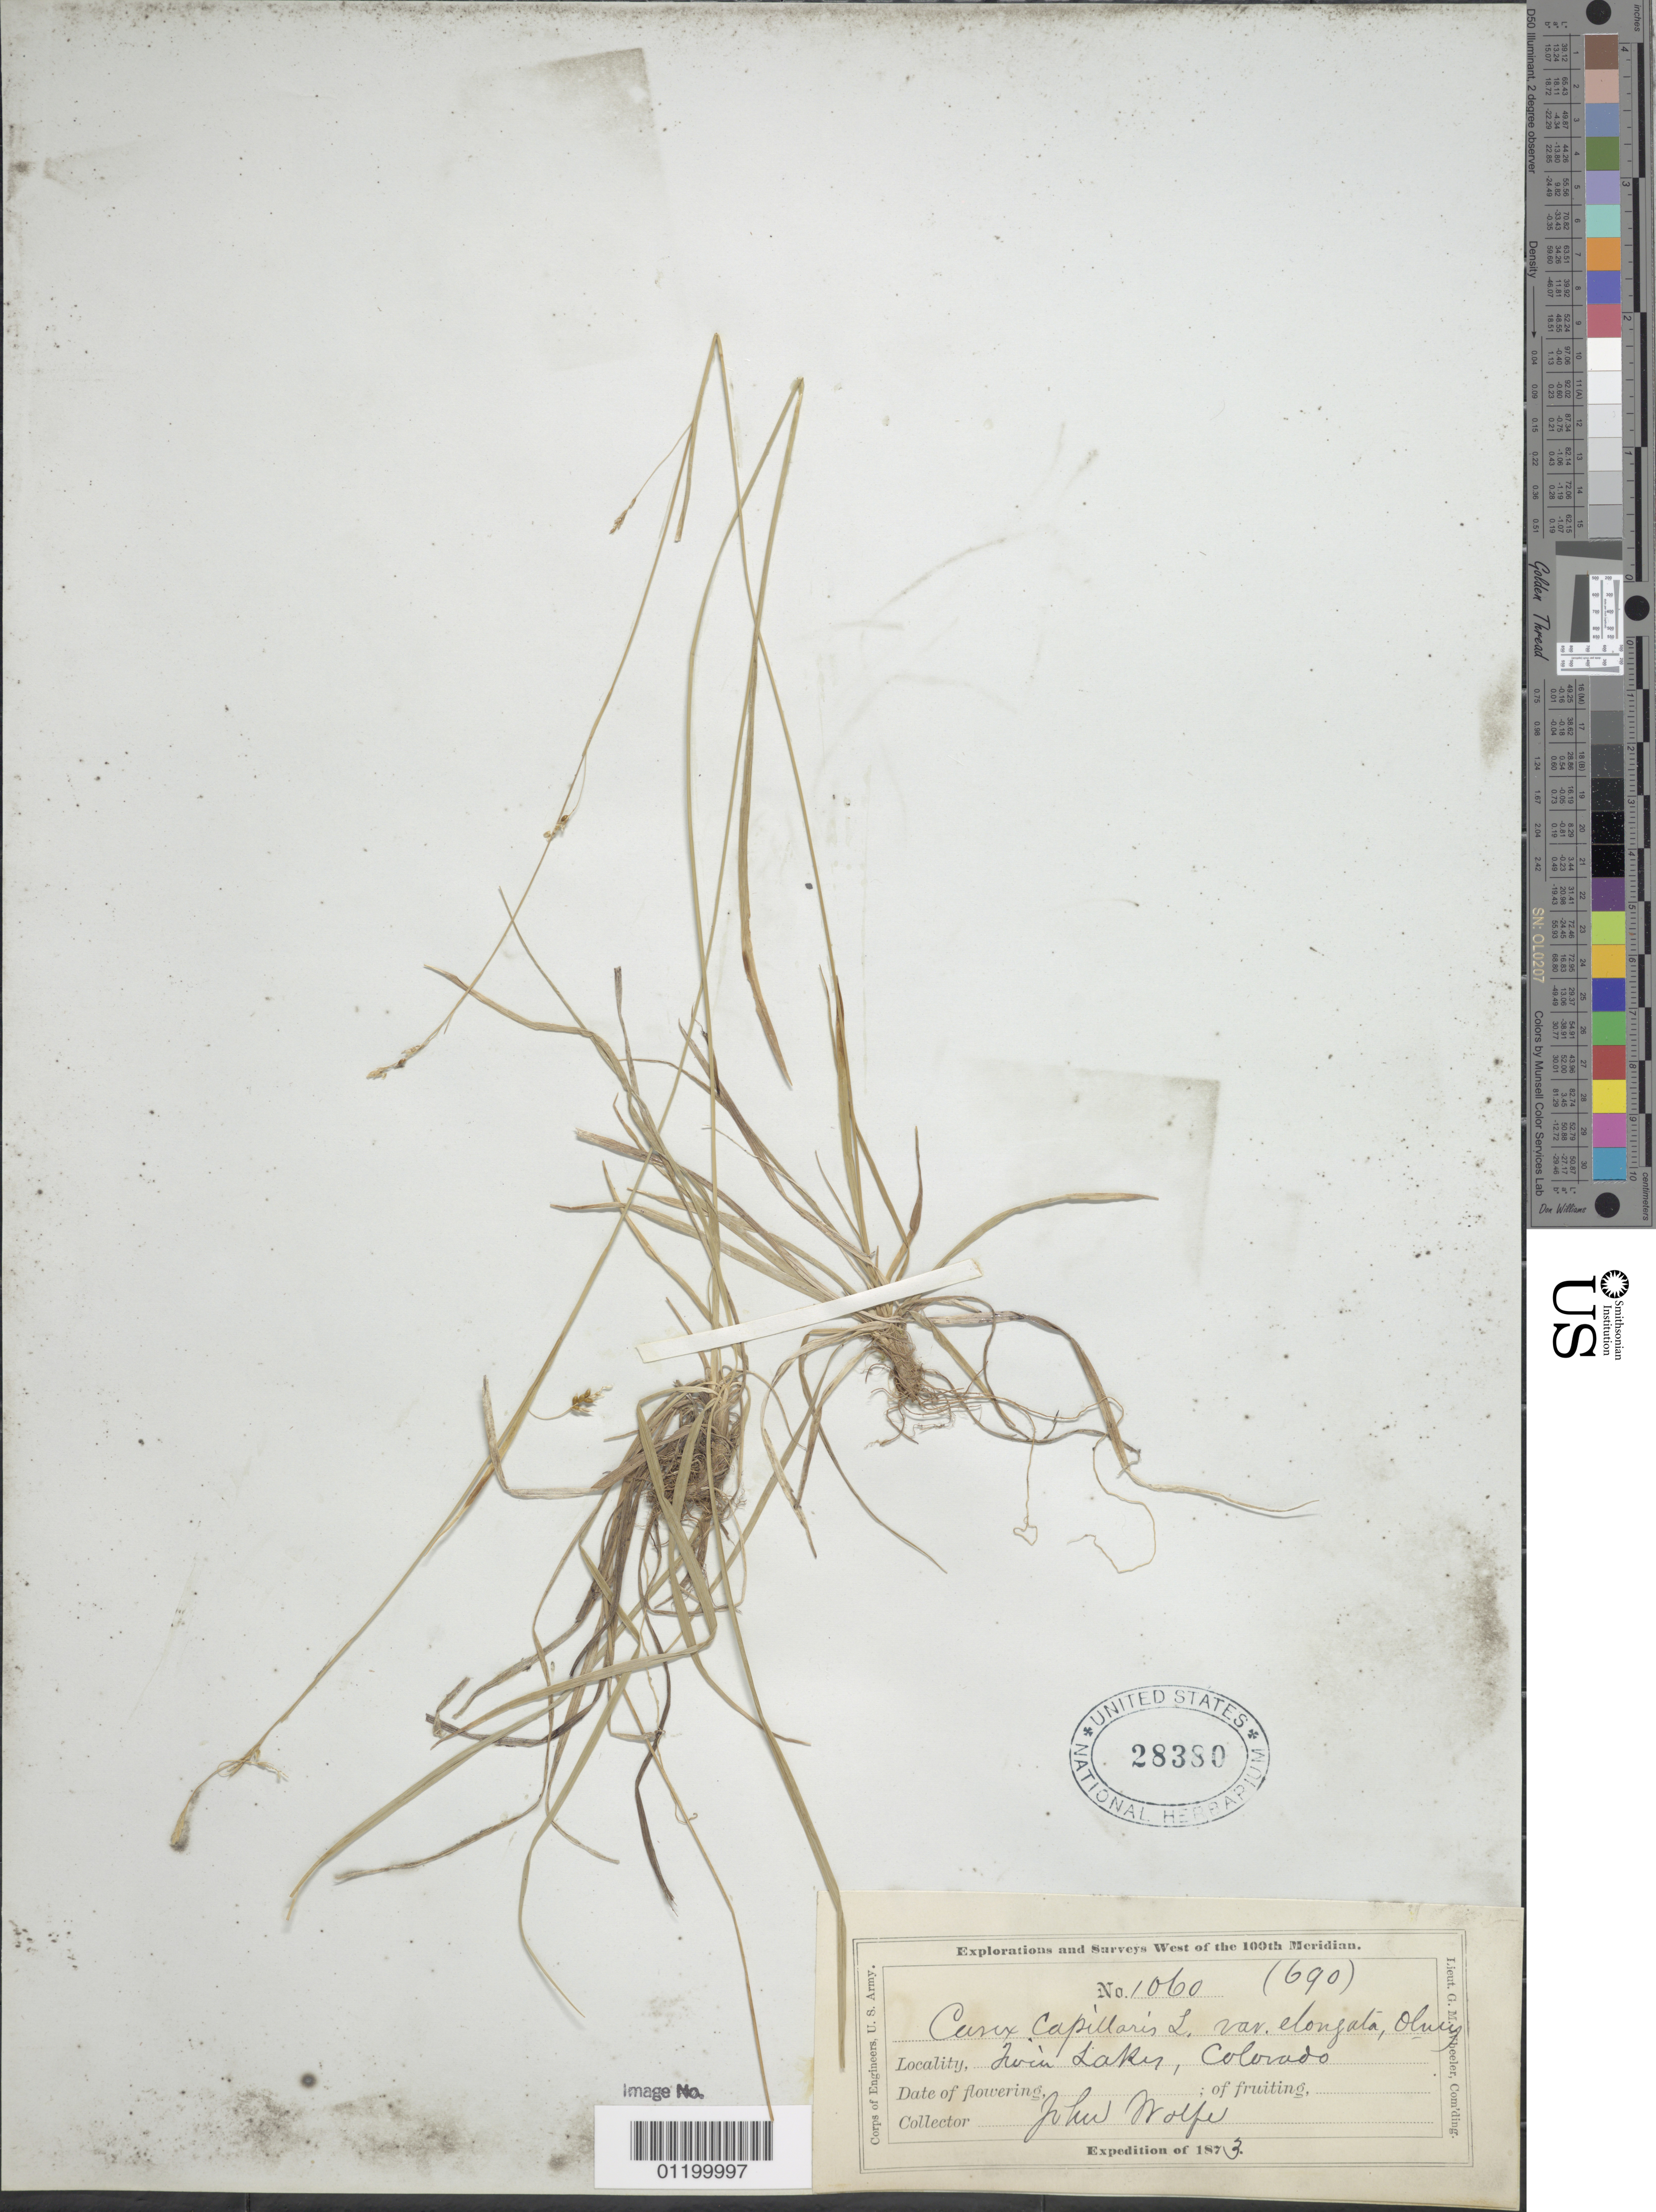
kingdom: Plantae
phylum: Tracheophyta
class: Liliopsida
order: Poales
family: Cyperaceae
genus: Carex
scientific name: Carex capillaris var. elongata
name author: Olney ex Fernald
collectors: J. Wolfe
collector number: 1060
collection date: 1873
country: United States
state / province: Colorado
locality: Twin Lakes.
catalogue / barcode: US 28380